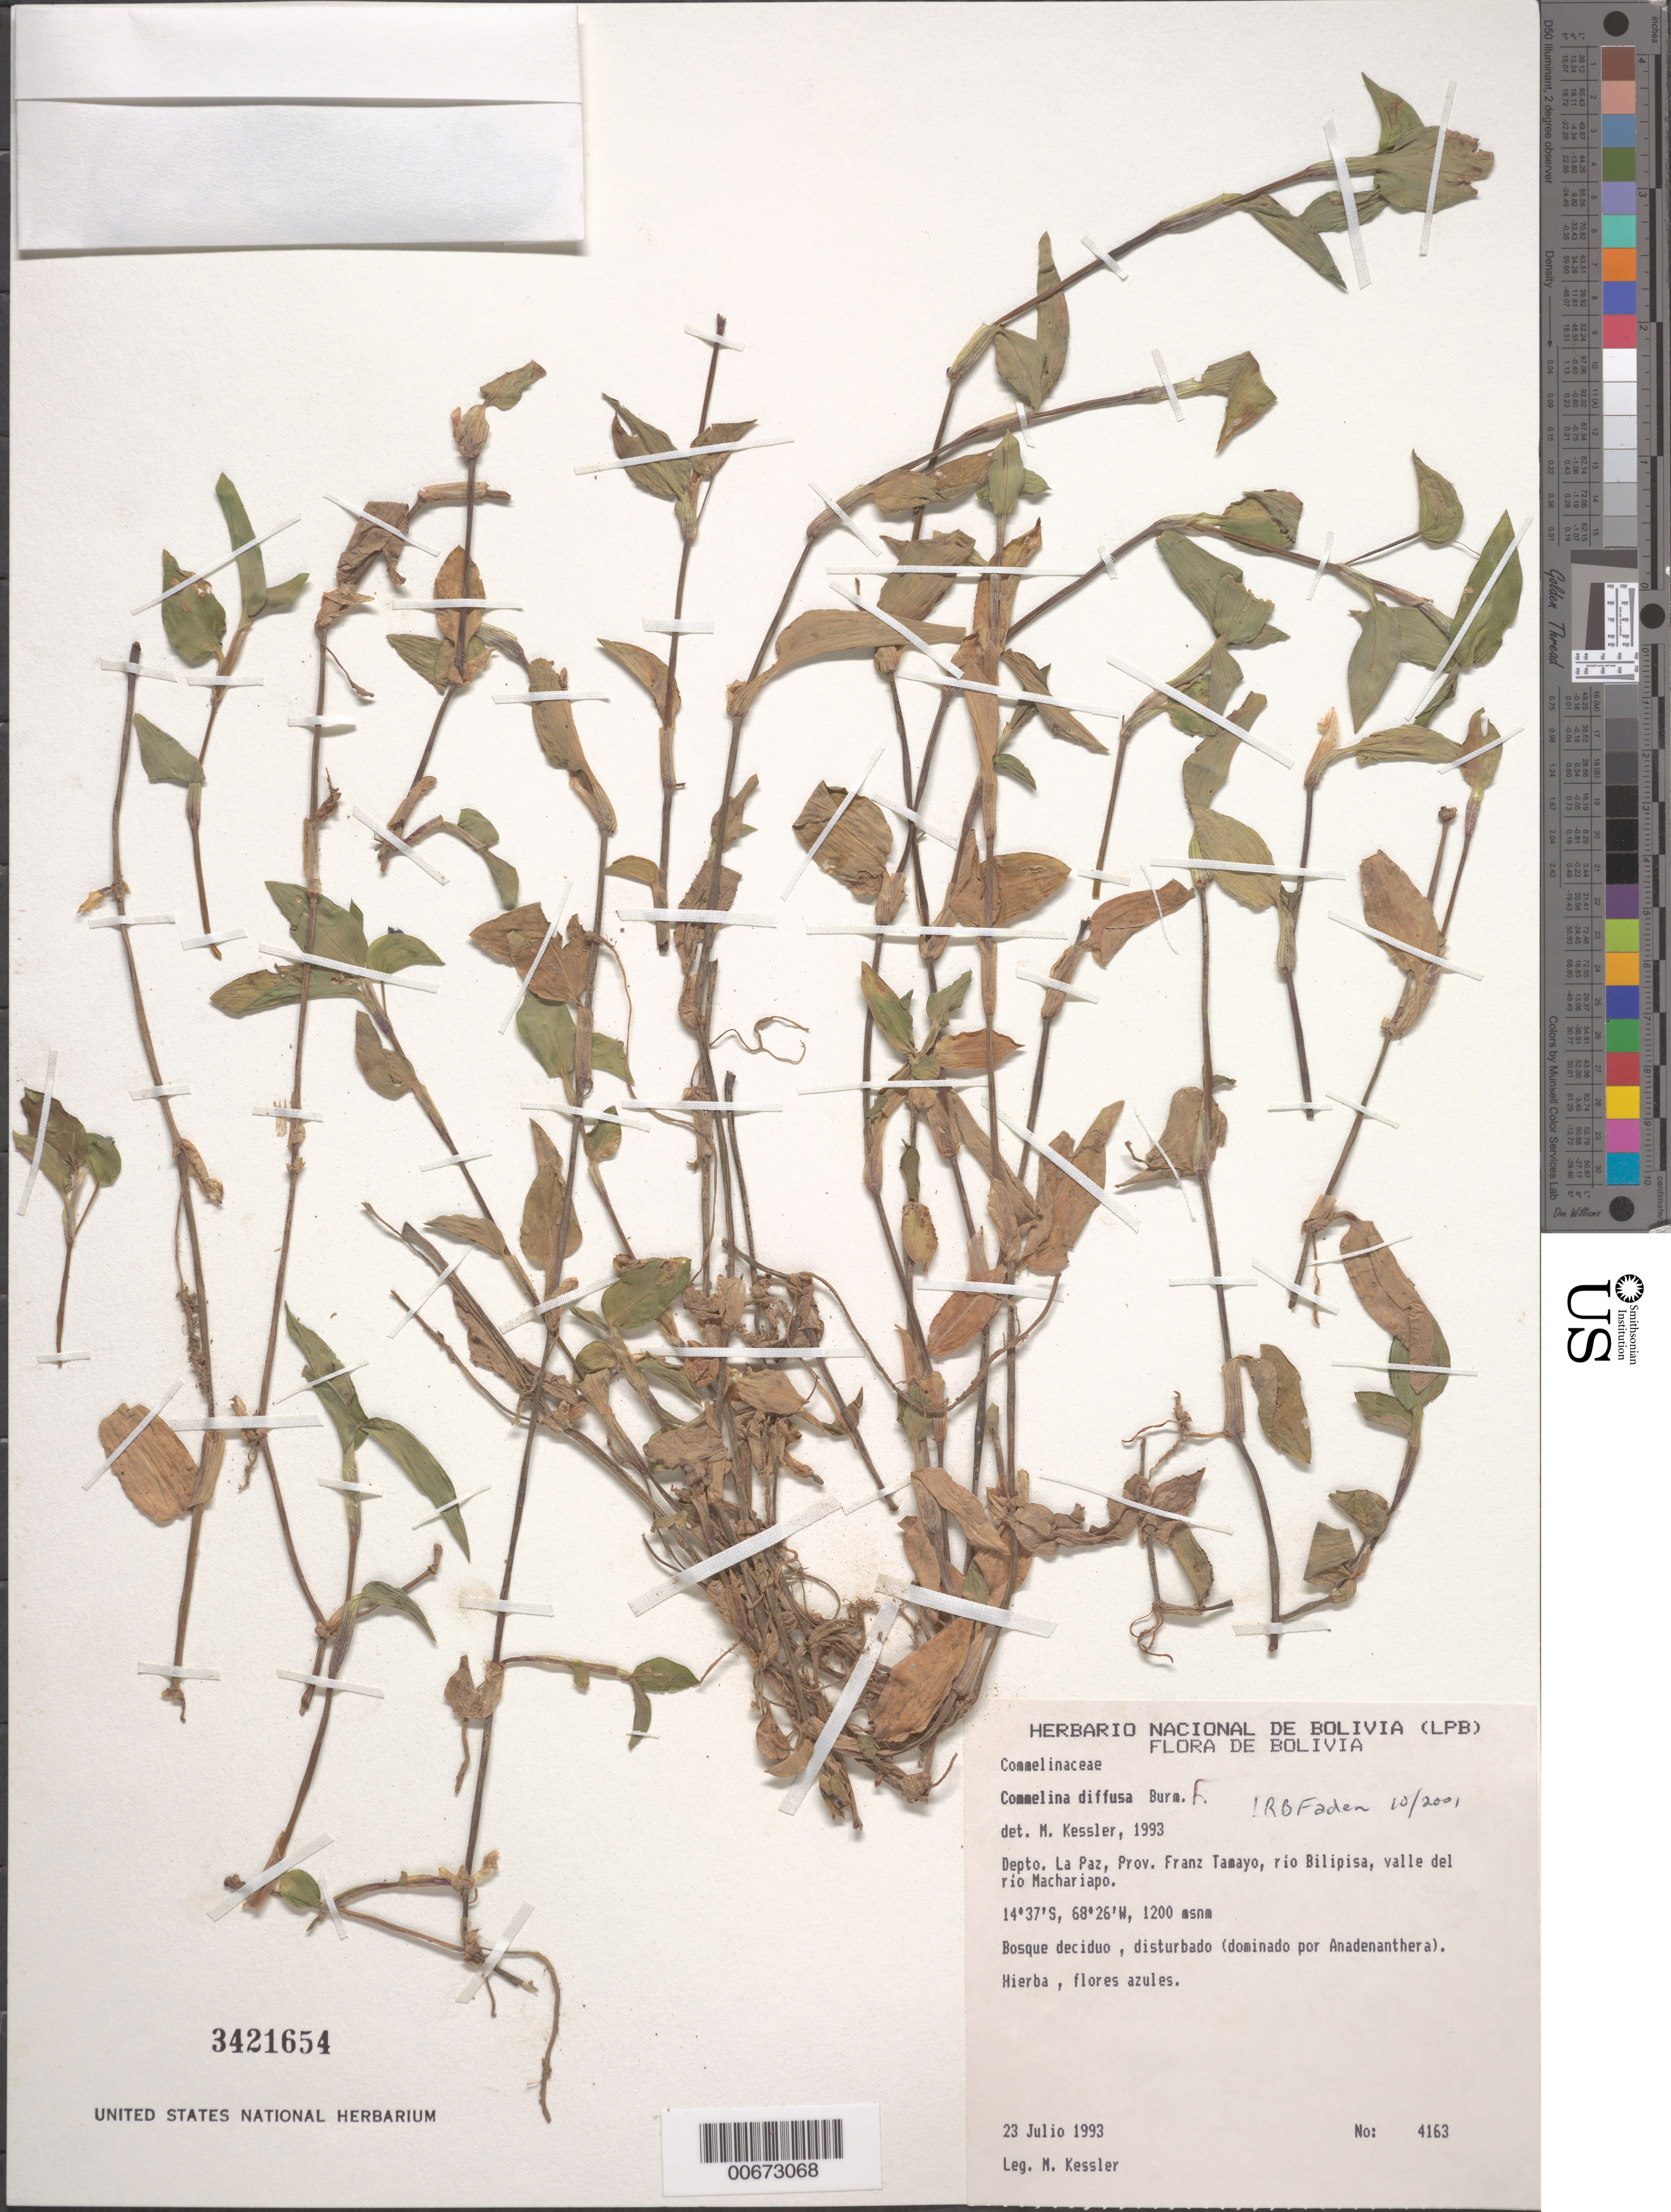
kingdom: Plantae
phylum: Tracheophyta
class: Liliopsida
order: Commelinales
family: Commelinaceae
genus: Commelina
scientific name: Commelina diffusa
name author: Burm. f.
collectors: M. Kessler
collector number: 4163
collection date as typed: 23 Jul 1993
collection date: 1993-07-23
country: Bolivia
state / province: La Paz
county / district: Franz Tamayo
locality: Rio Bilipisa, Valle del Rio Machariapo.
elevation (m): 1200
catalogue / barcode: US 3421654